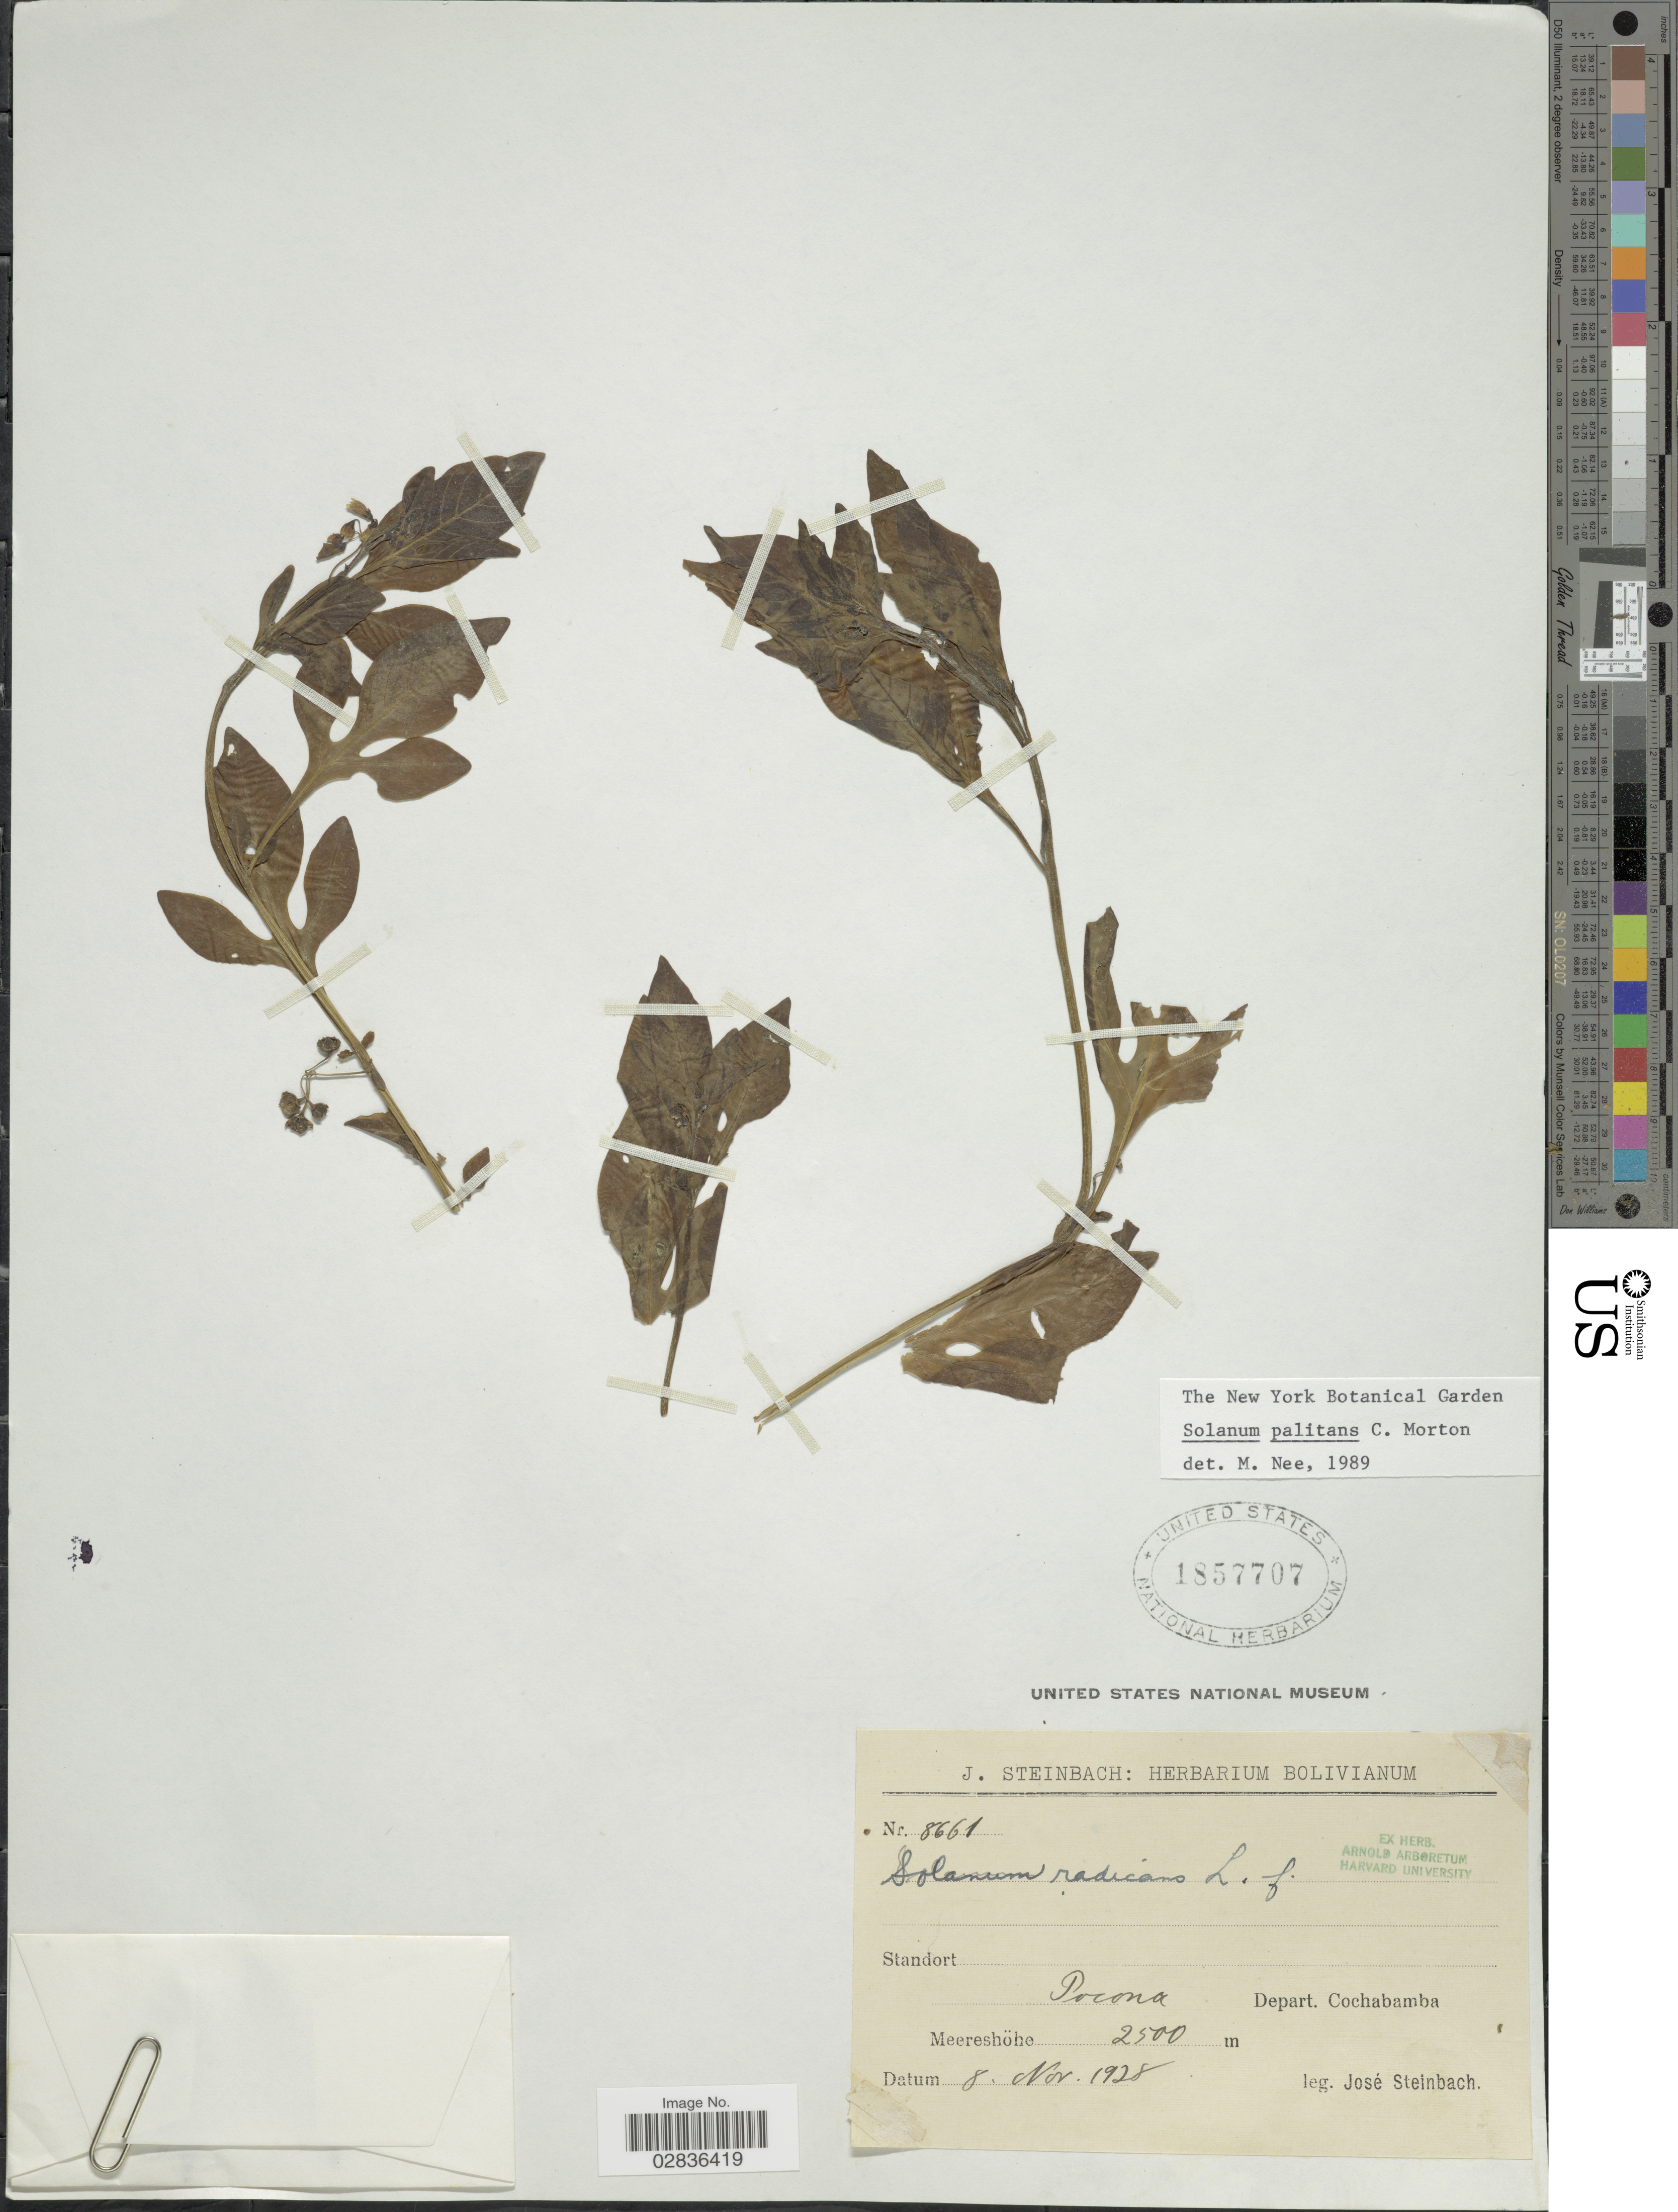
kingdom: Plantae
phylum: Tracheophyta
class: Magnoliopsida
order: Solanales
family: Solanaceae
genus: Solanum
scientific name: Solanum palitans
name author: C.V. Morton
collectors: J. Steinbach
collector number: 8661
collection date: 1928-11-08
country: Bolivia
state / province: Cochabamba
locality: Pocona, Depart. Cochabamba.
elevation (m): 2500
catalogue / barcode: US 1857707